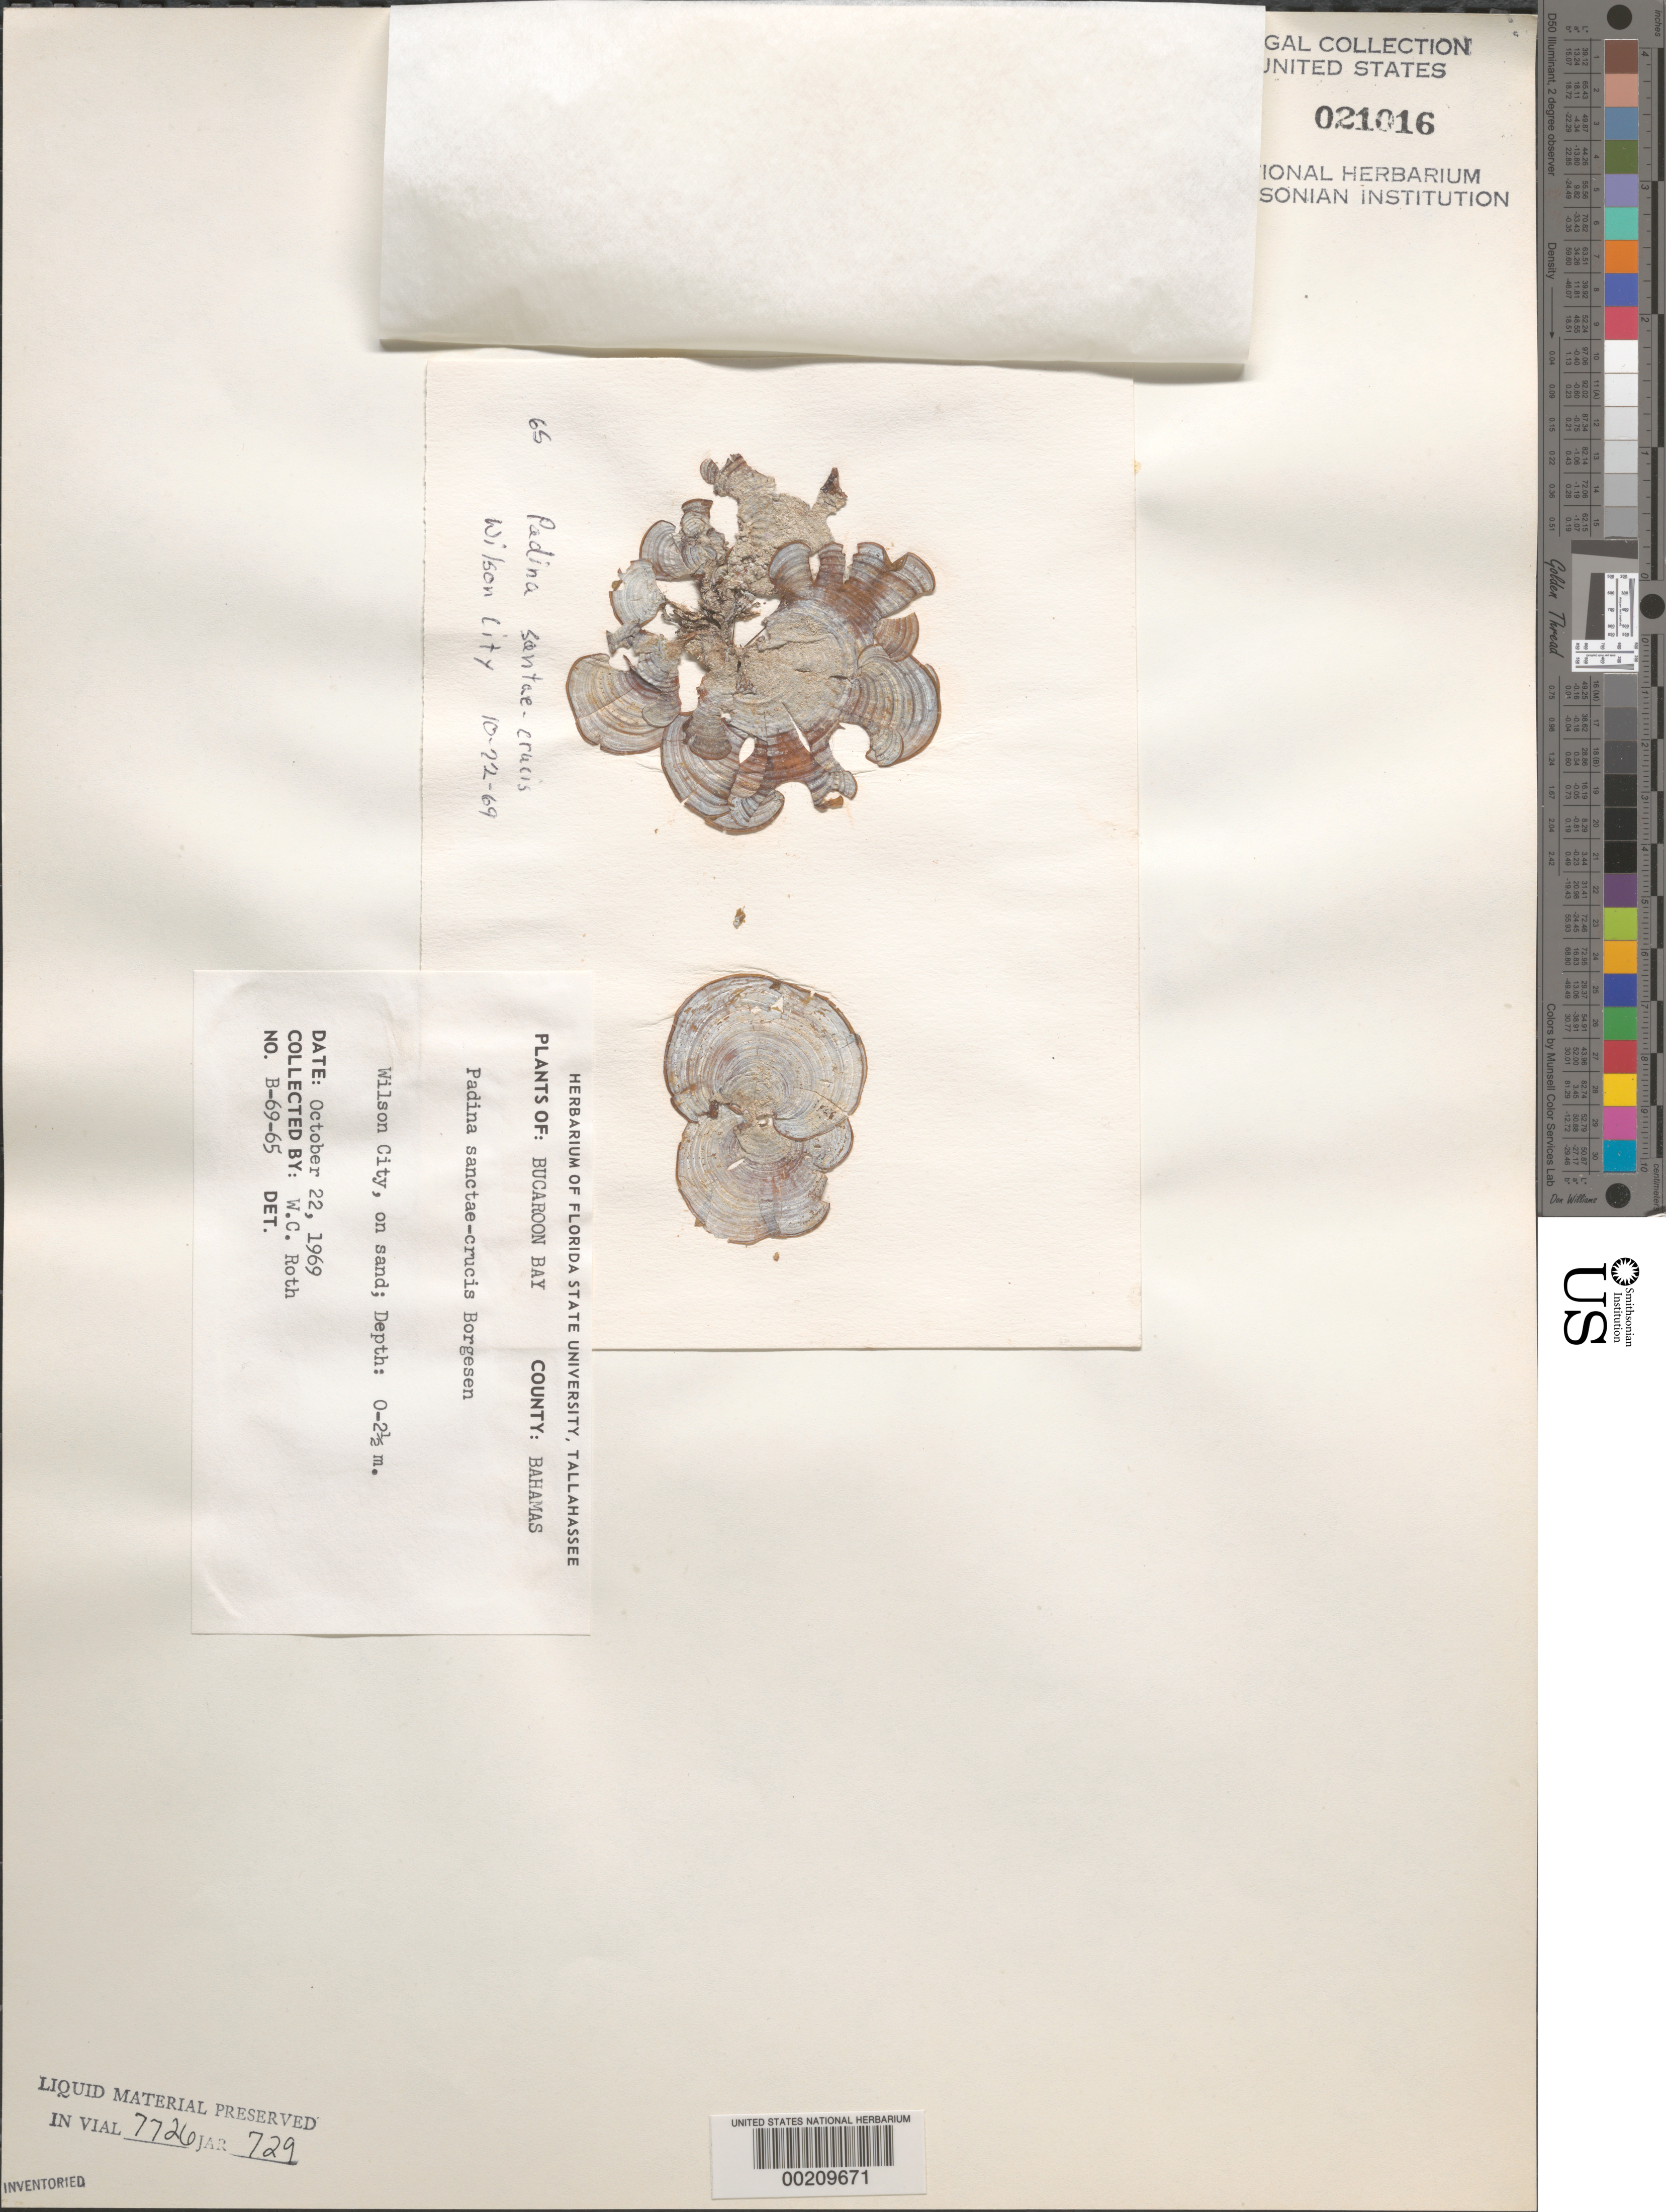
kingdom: Chromista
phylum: Ochrophyta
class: Phaeophyceae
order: Dictyotales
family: Dictyotaceae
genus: Padina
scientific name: Padina sanctae-crucis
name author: Børgesen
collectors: W. C. Roth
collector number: B-69-65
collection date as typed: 22 Oct 1969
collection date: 1969-10-22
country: Bahamas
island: Great Abaco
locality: Wilson City, Buckaroon Bay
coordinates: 26 22'00" N, 77 02'00" W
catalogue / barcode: US 21016